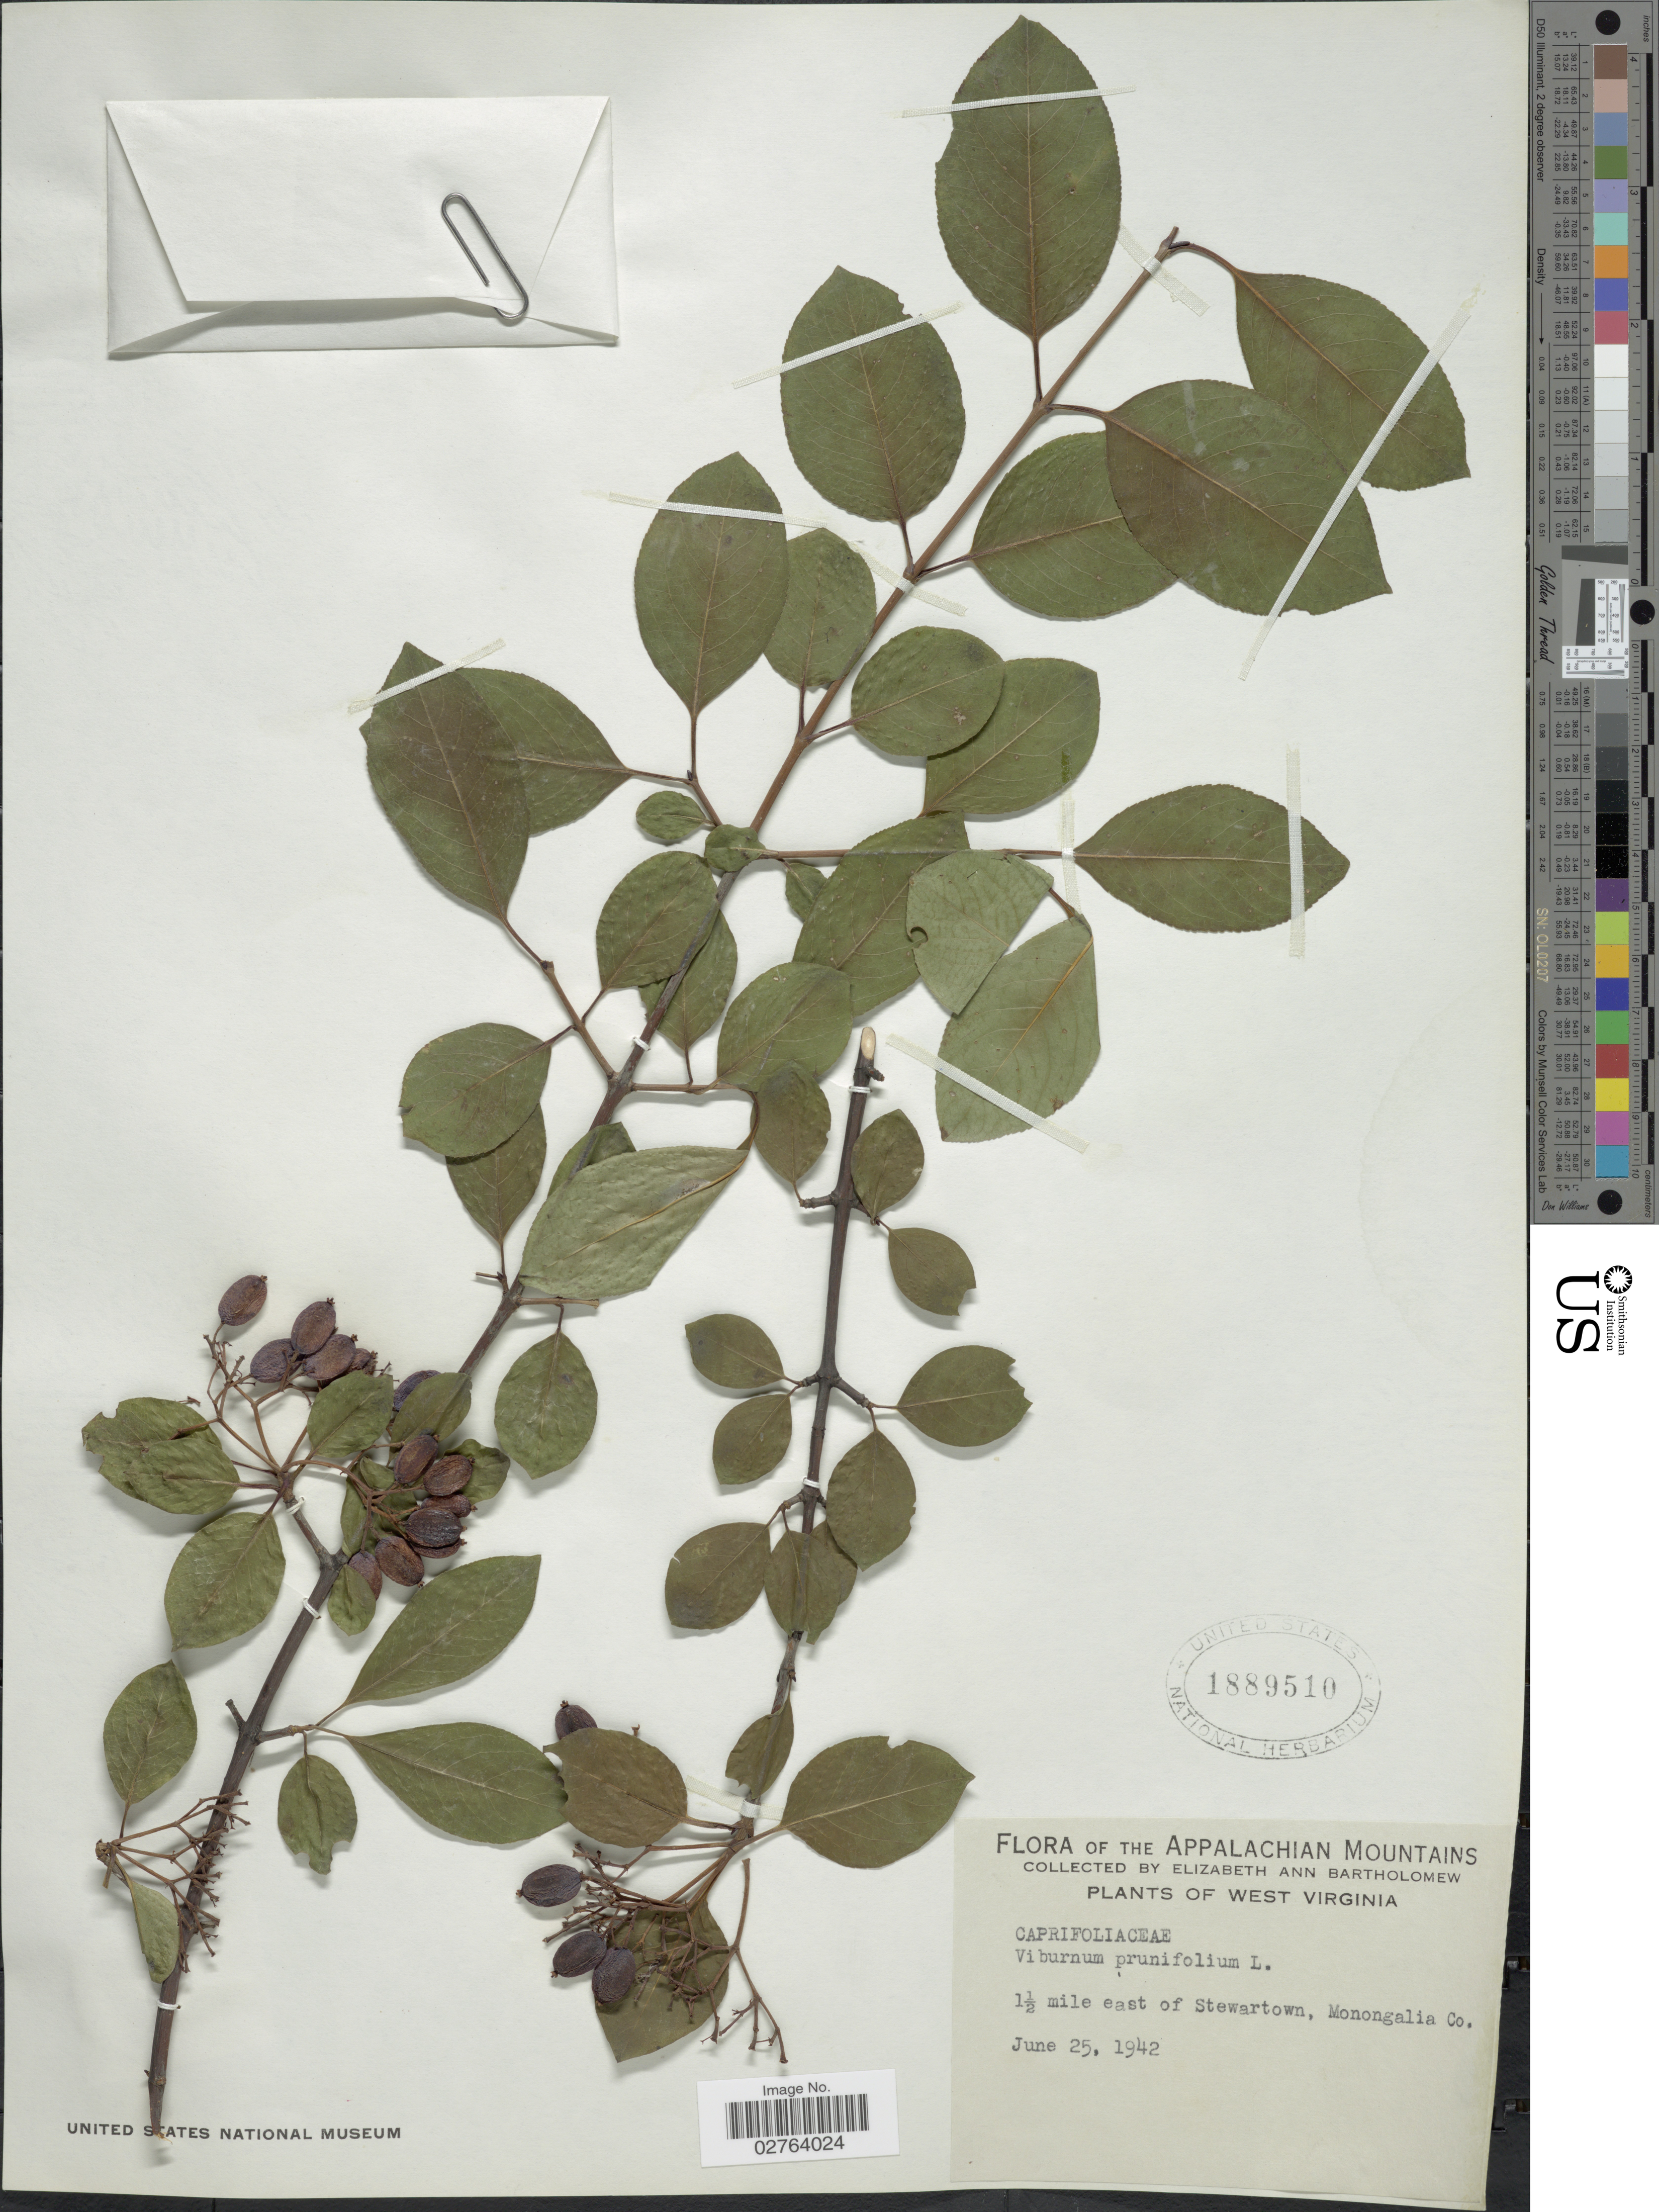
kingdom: Plantae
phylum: Tracheophyta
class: Magnoliopsida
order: Dipsacales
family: Viburnaceae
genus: Viburnum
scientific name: Viburnum prunifolium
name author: L.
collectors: E. Bartholomew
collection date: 1942-06-25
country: United States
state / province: West Virginia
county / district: Monongalia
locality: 1½ mile E of Stewartown.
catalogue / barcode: US 1889510